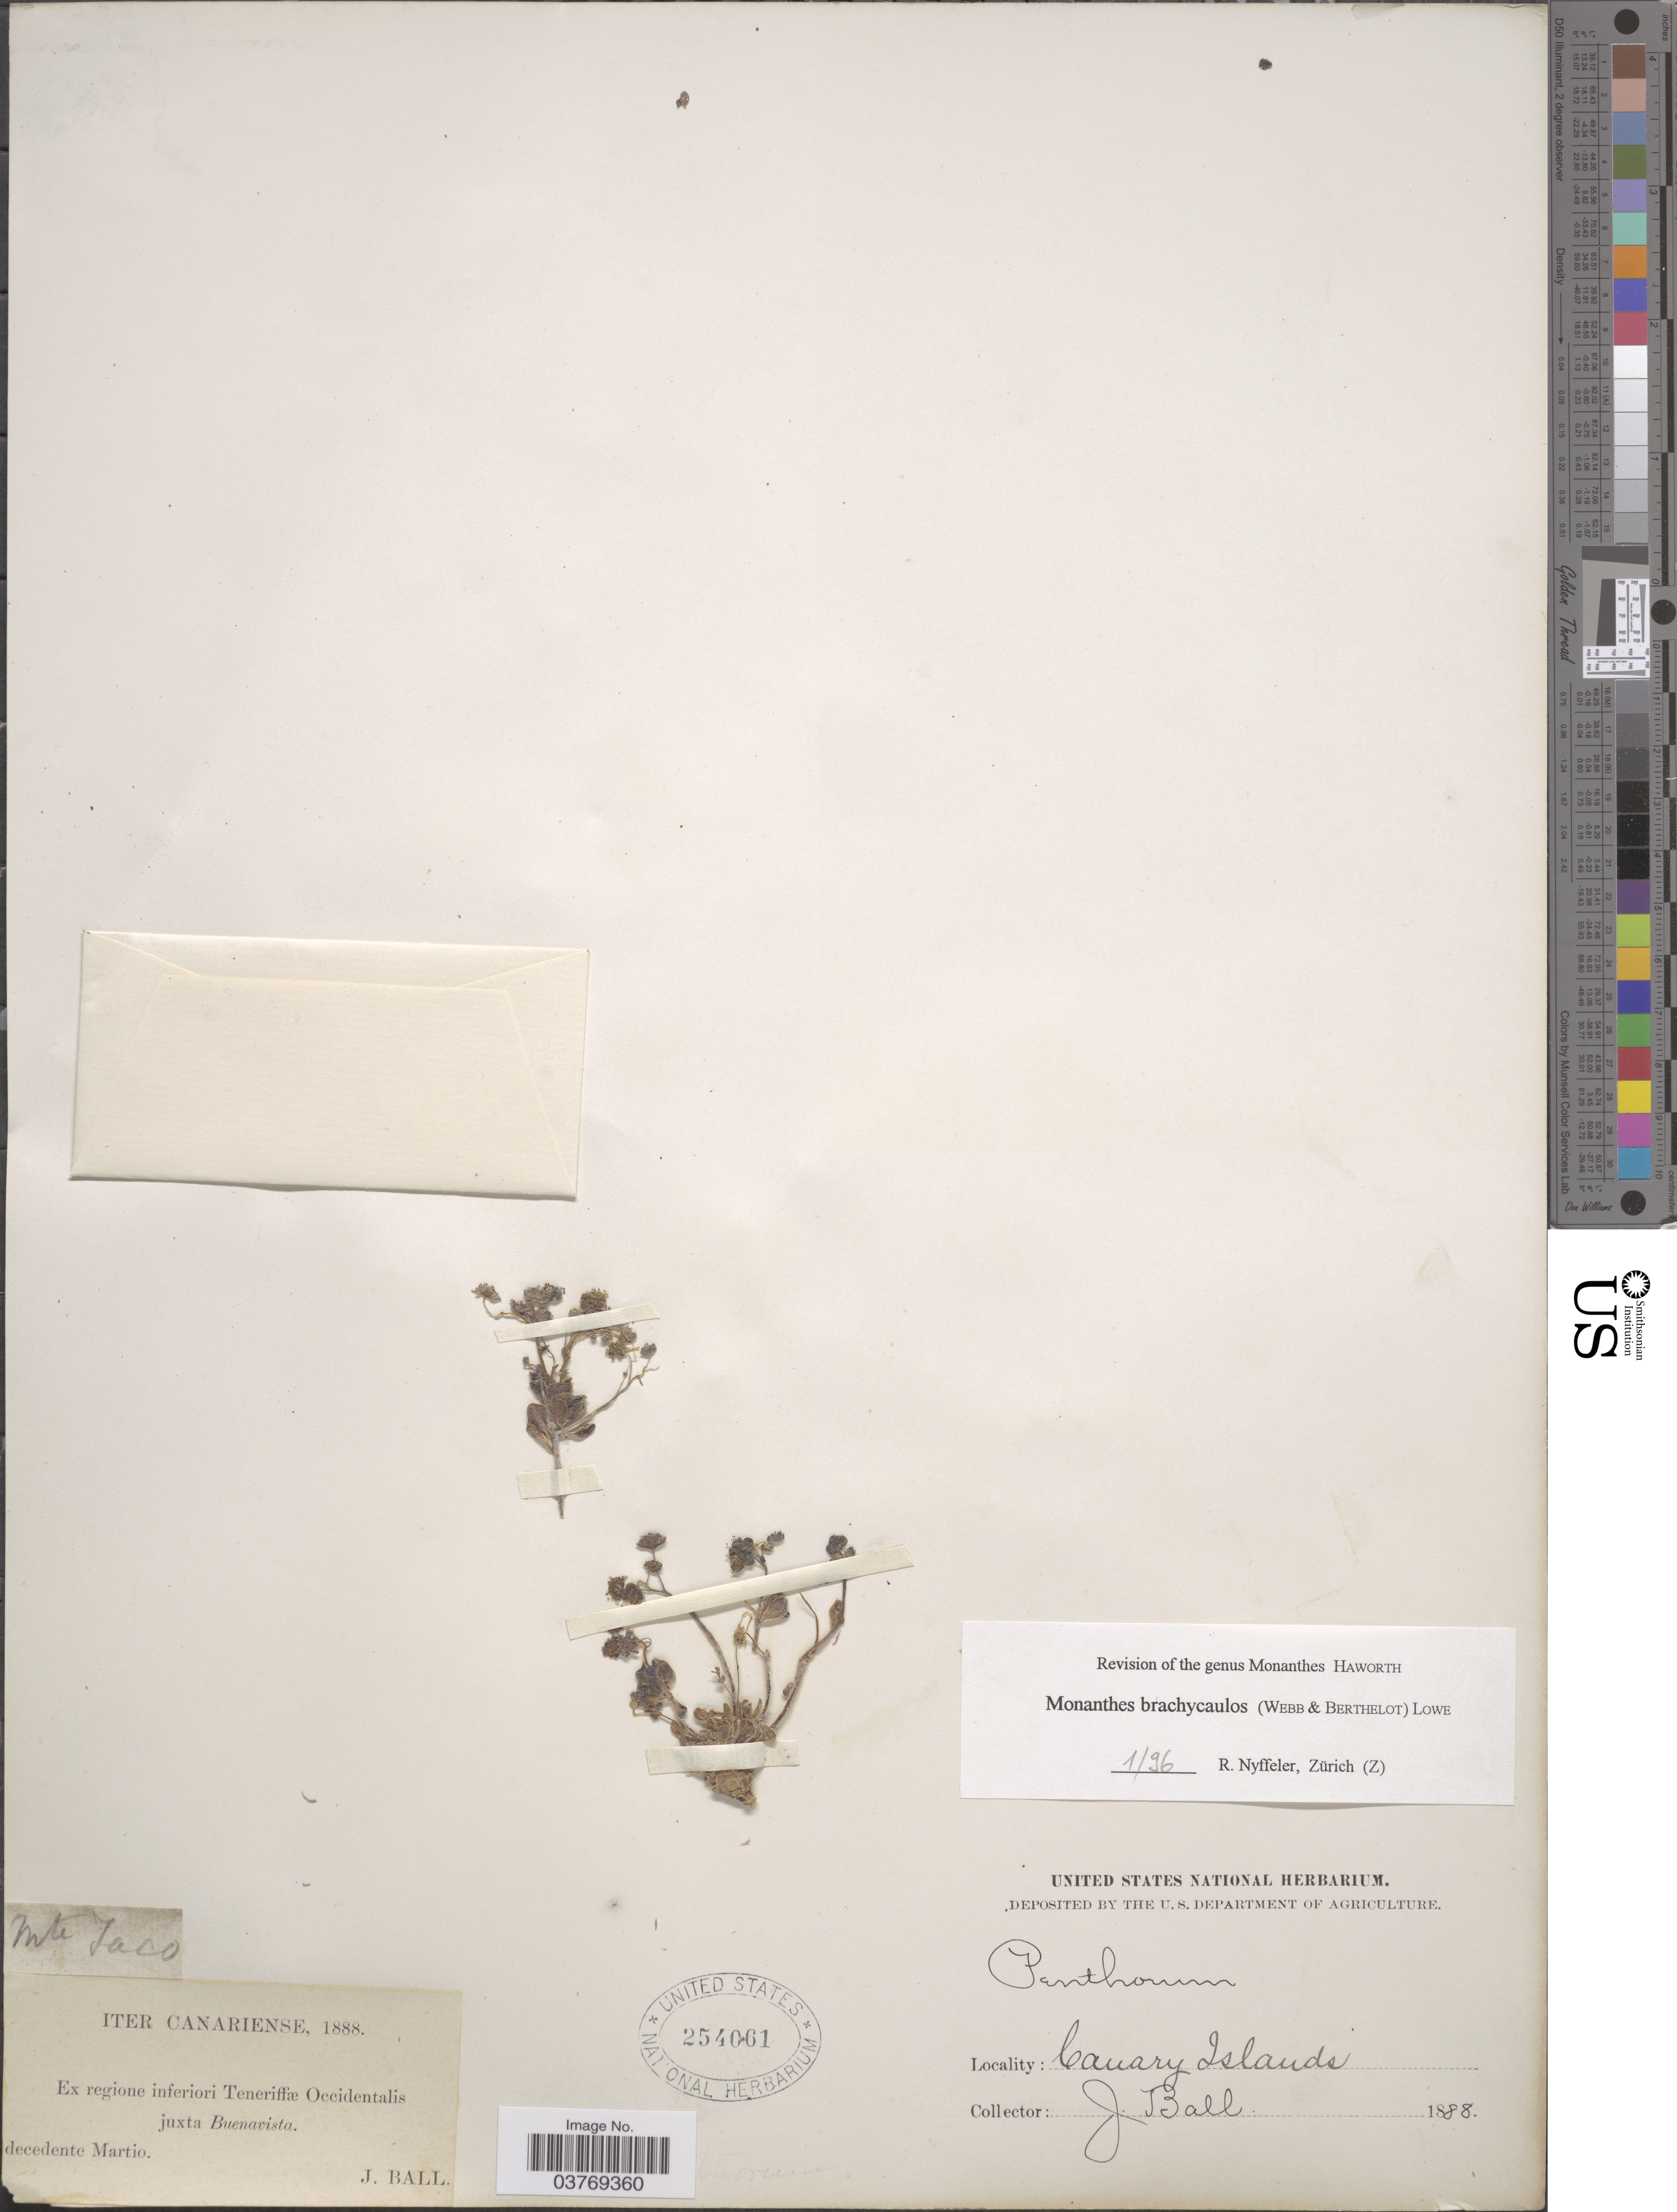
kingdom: Plantae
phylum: Tracheophyta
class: Magnoliopsida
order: Saxifragales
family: Crassulaceae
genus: Monanthes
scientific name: Monanthes brachycaulos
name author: (Webb & Berthel.) Lowe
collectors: J. Ball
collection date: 1888-03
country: Spain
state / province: Canarias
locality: Iter Canariense. Ex regione inferiori Teneriffæ Occidentalis juxta Buenavista.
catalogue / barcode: US 254061